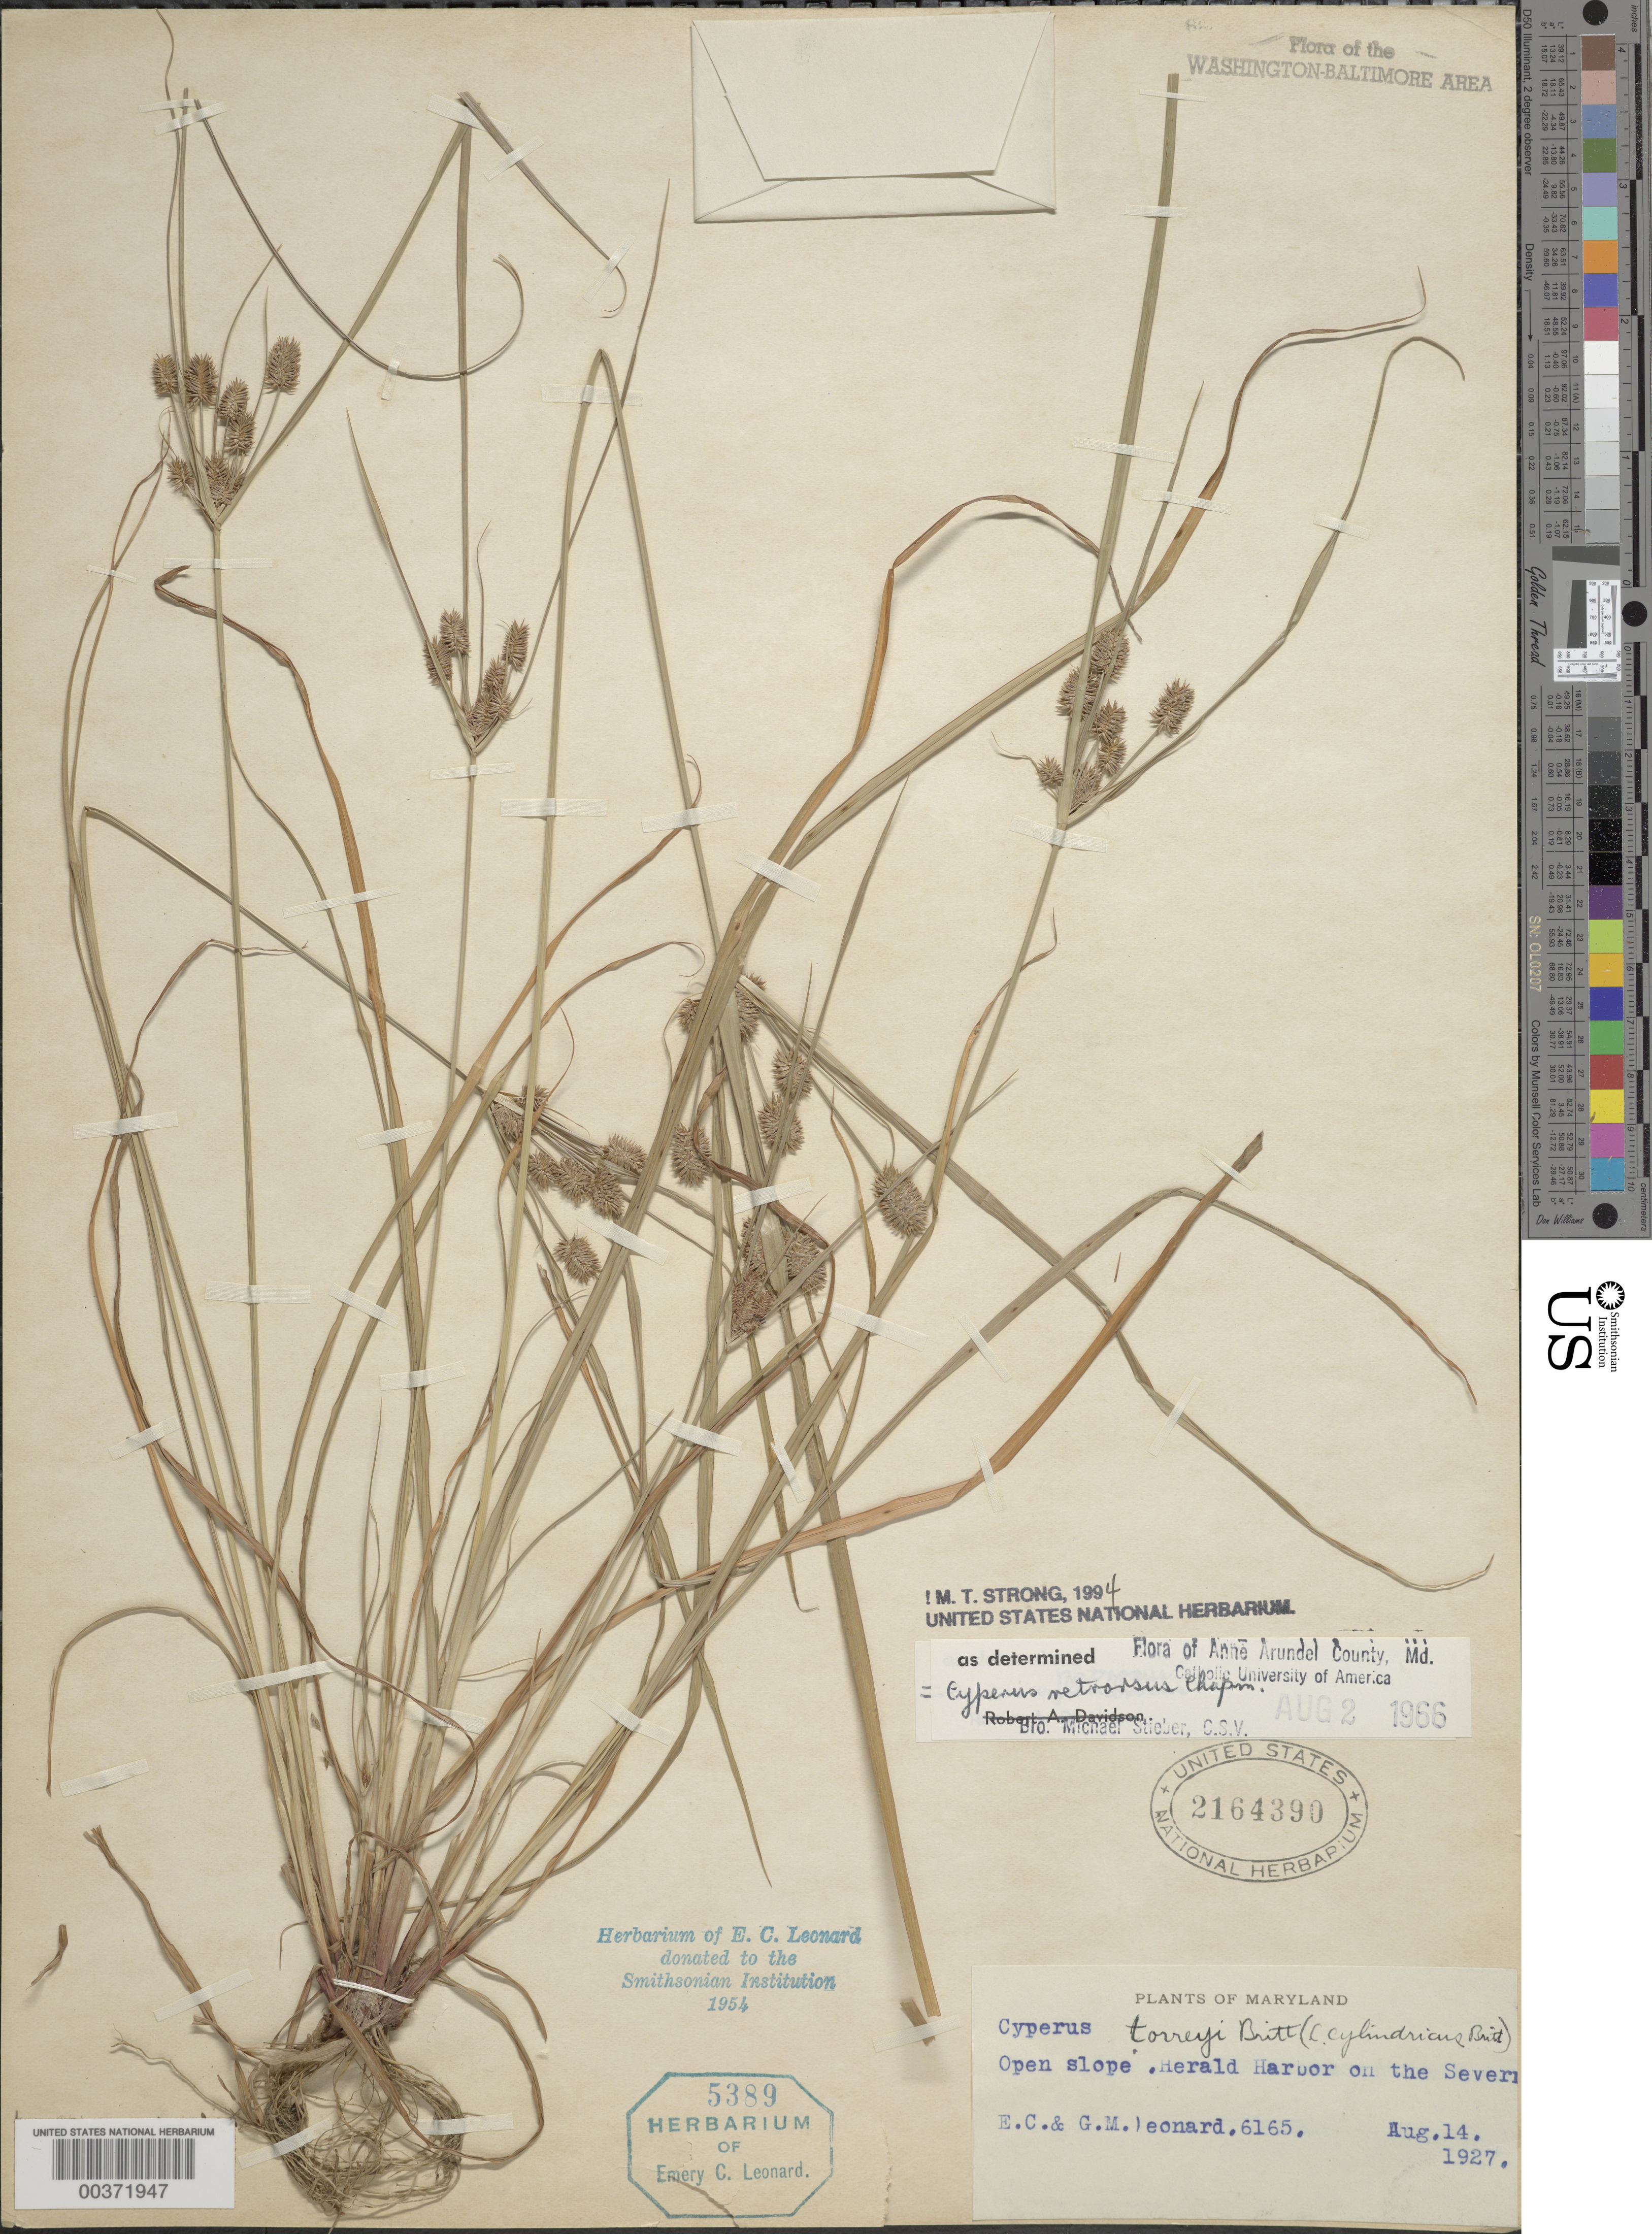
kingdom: Plantae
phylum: Tracheophyta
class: Liliopsida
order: Poales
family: Cyperaceae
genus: Cyperus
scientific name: Cyperus retrorsus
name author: Chapm.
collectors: E. C. Leonard & G. M. Leonard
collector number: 6165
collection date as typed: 14 Aug 1927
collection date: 1927-08-14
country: United States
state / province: Maryland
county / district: Anne Arundel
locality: Herald Harbor, Severn River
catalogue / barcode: US 2164390